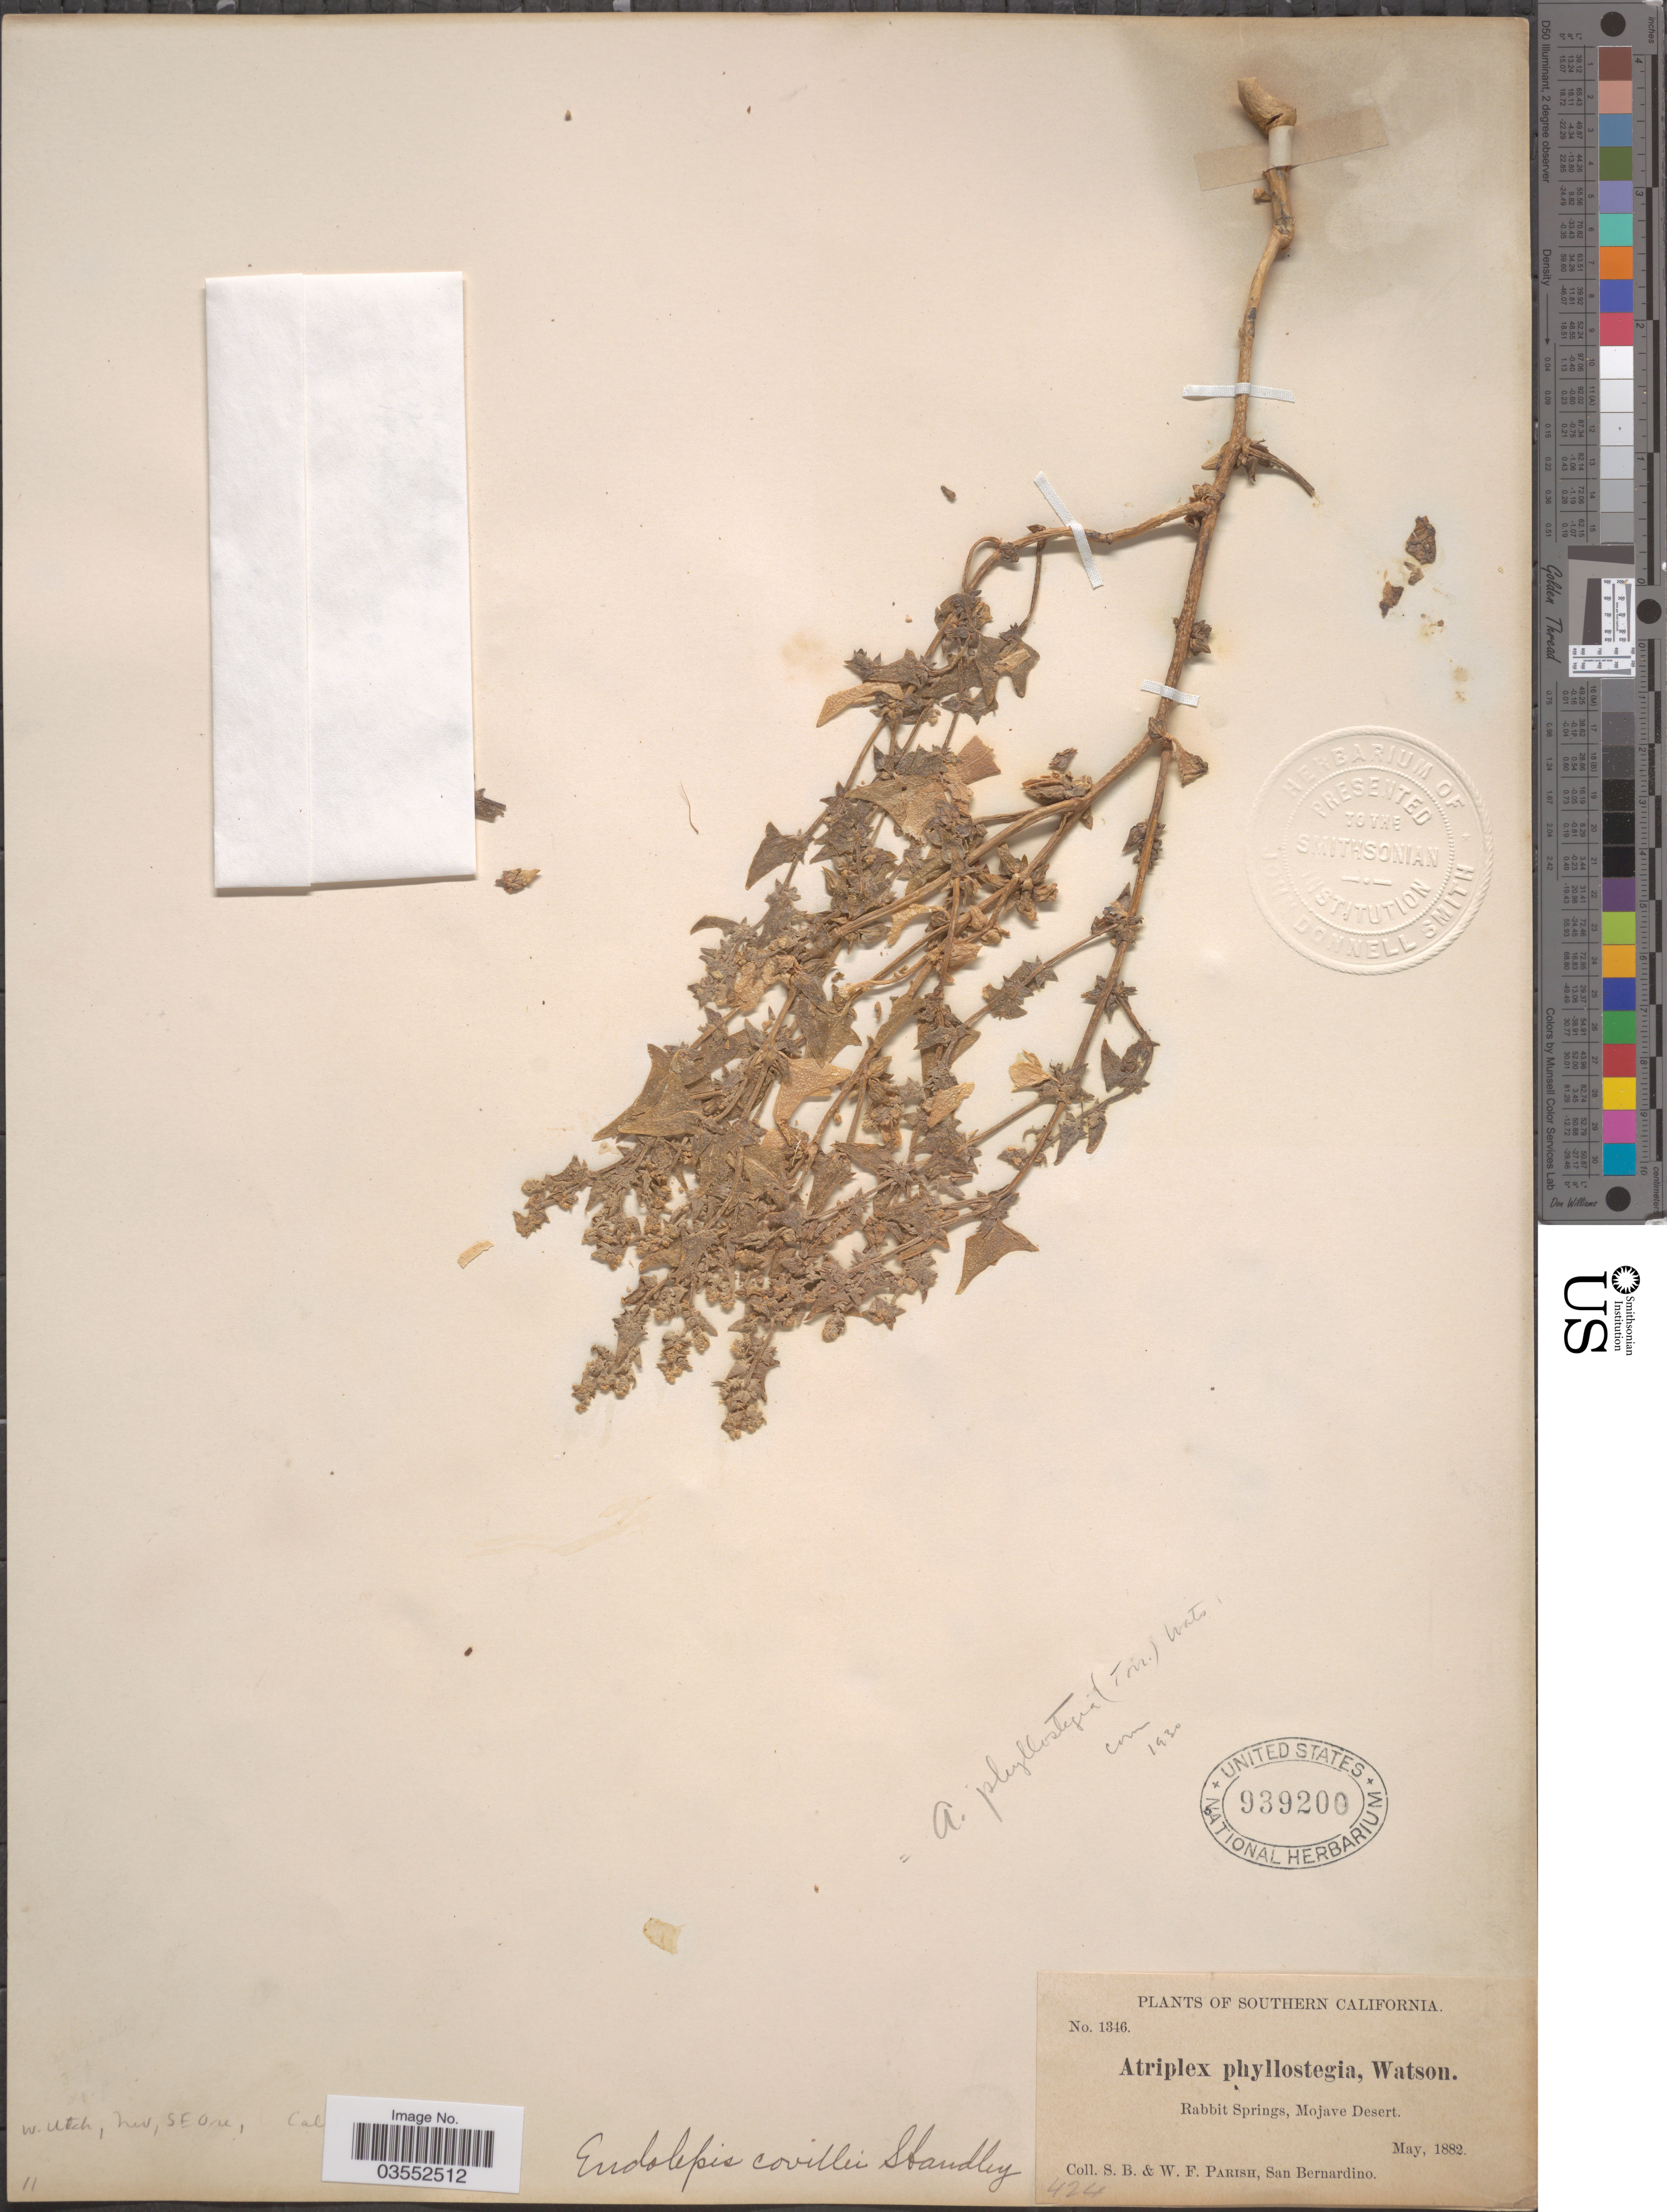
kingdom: Plantae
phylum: Tracheophyta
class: Magnoliopsida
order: Caryophyllales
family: Amaranthaceae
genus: Atriplex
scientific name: Atriplex phyllostegia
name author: (Torr. ex S. Watson) S. Watson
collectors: S. B. Parish & W. F. Parish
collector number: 1346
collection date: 1882-05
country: United States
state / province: California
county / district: San Bernardino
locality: Southern California. Rabbit Springs, Mojave Desert.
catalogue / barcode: US 939200